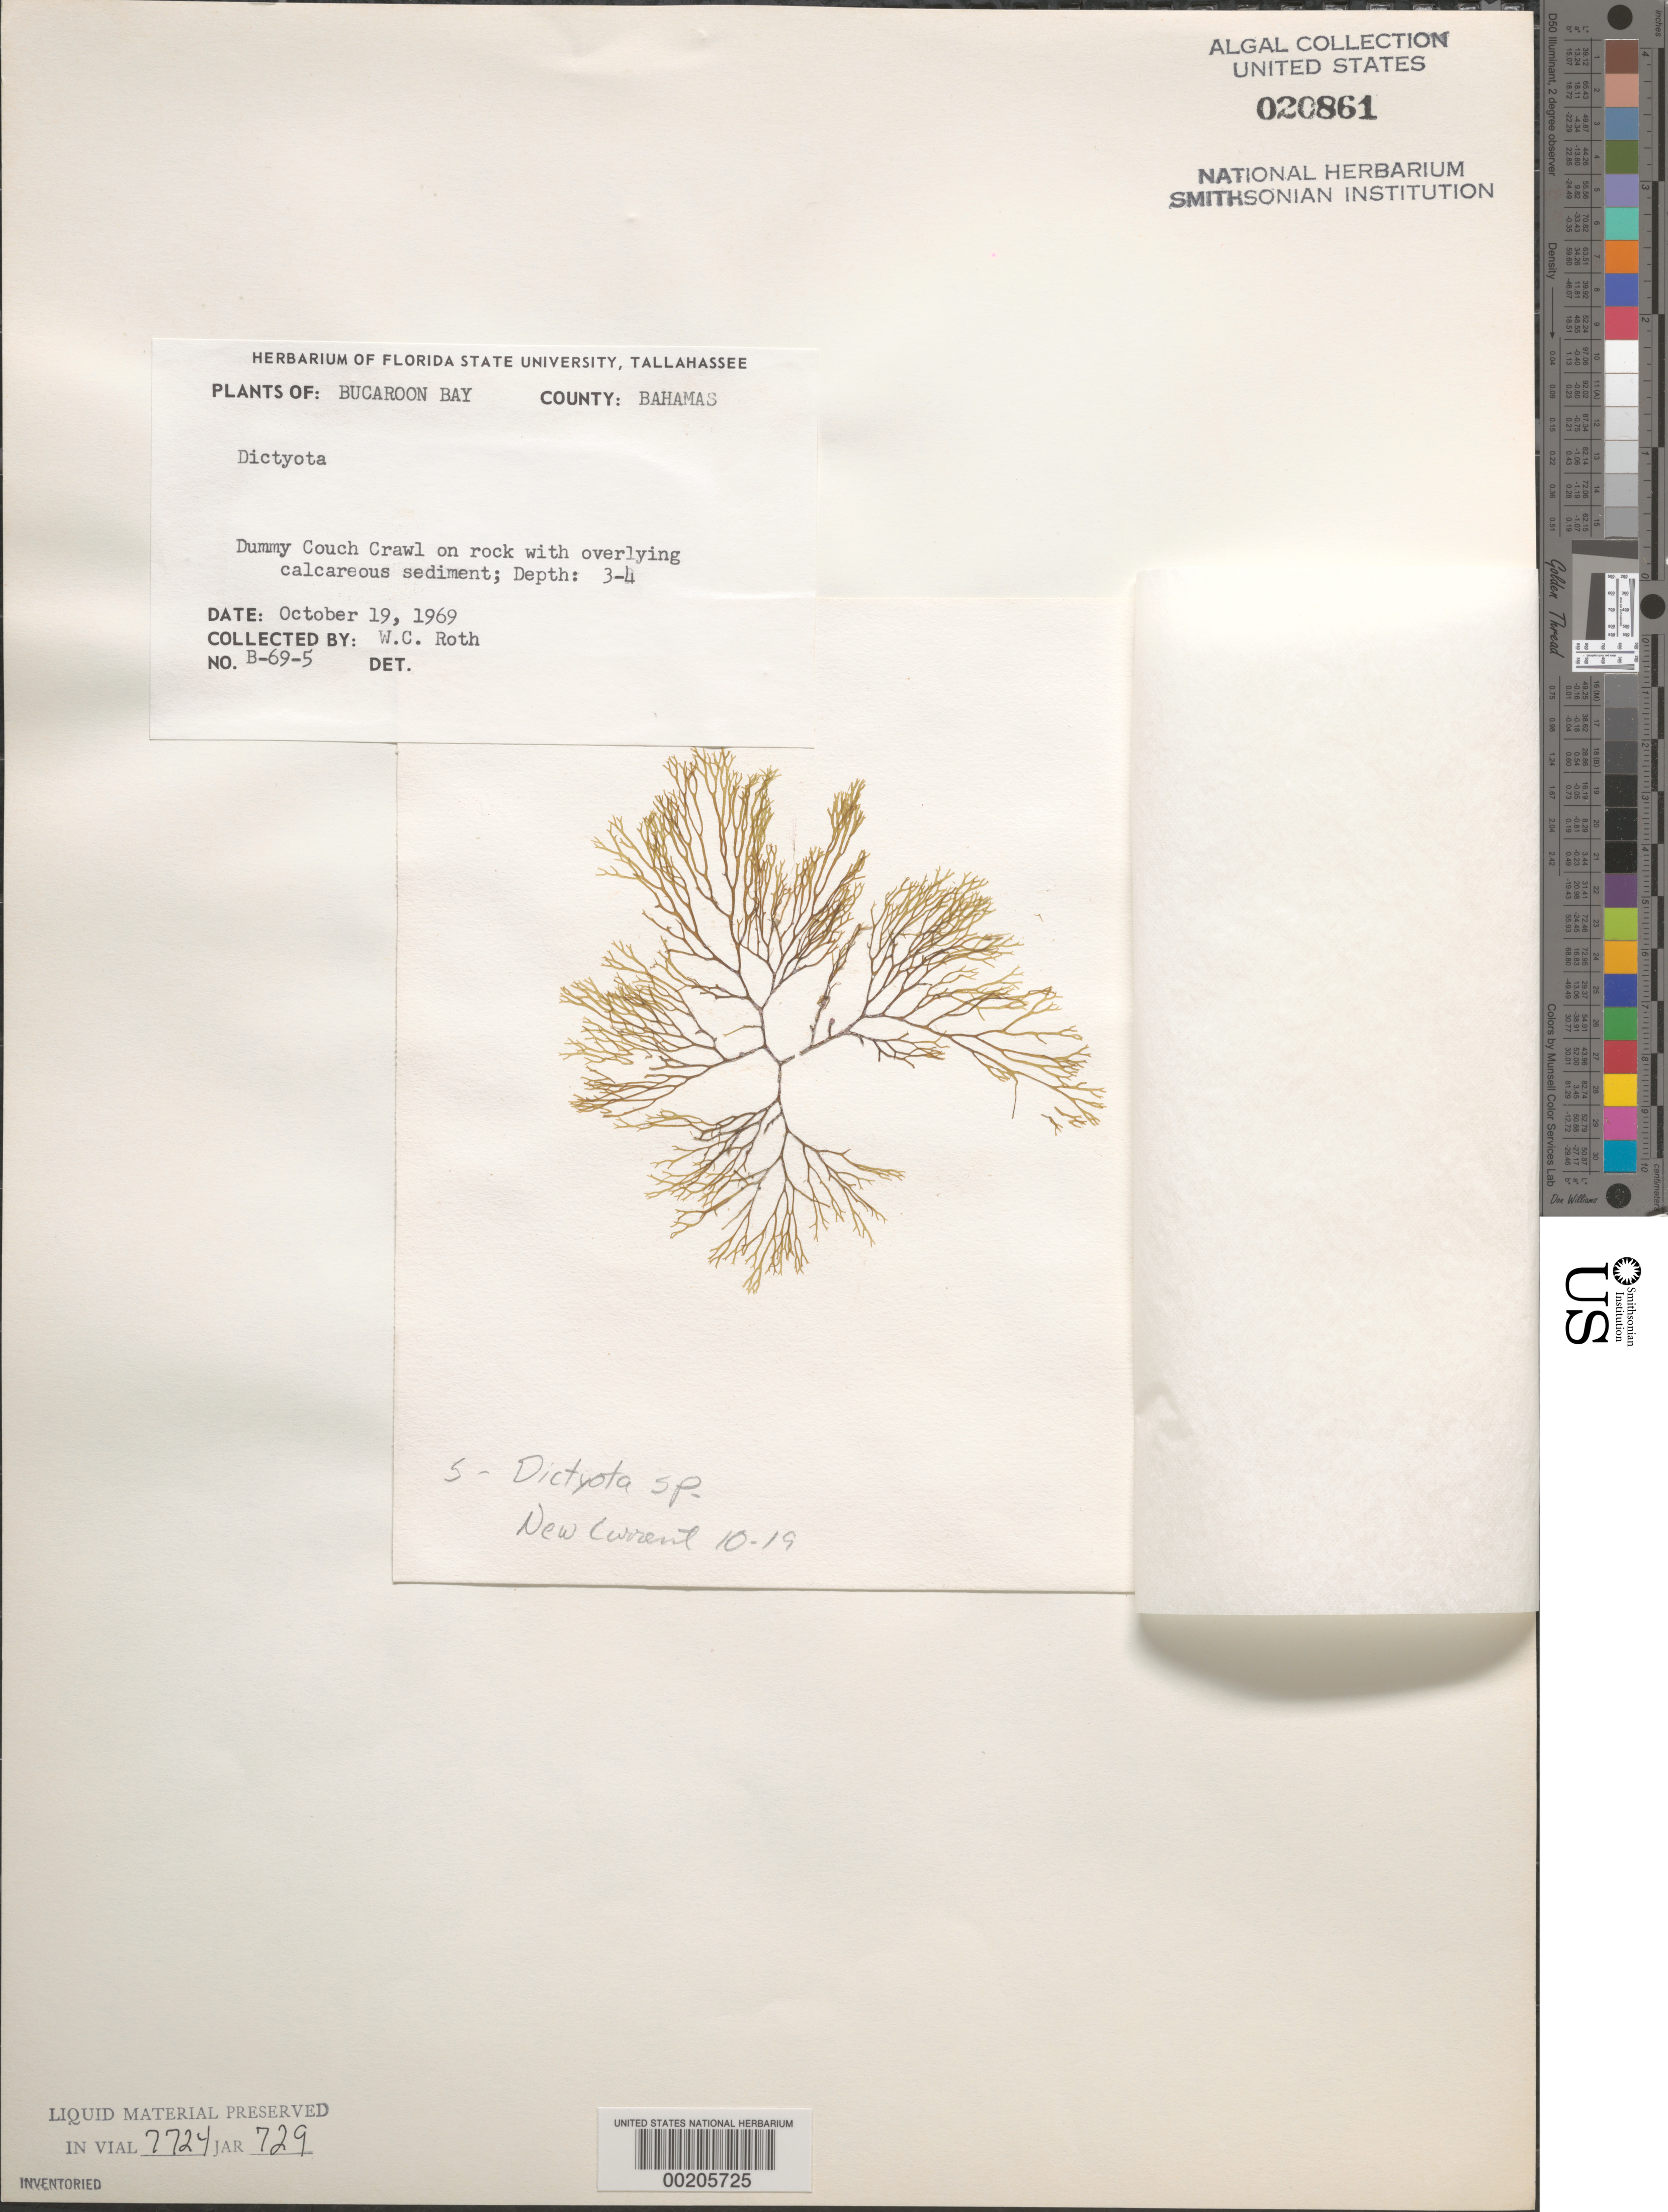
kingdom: Chromista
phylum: Ochrophyta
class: Phaeophyceae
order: Dictyotales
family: Dictyotaceae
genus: Dictyota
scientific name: Dictyota sp.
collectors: W. C. Roth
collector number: B-69-5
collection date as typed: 19 Oct 1969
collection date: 1969-10-19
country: Bahamas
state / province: Abaco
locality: Dummy Couch Crawl, Buckaroon Bay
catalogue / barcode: US 20861